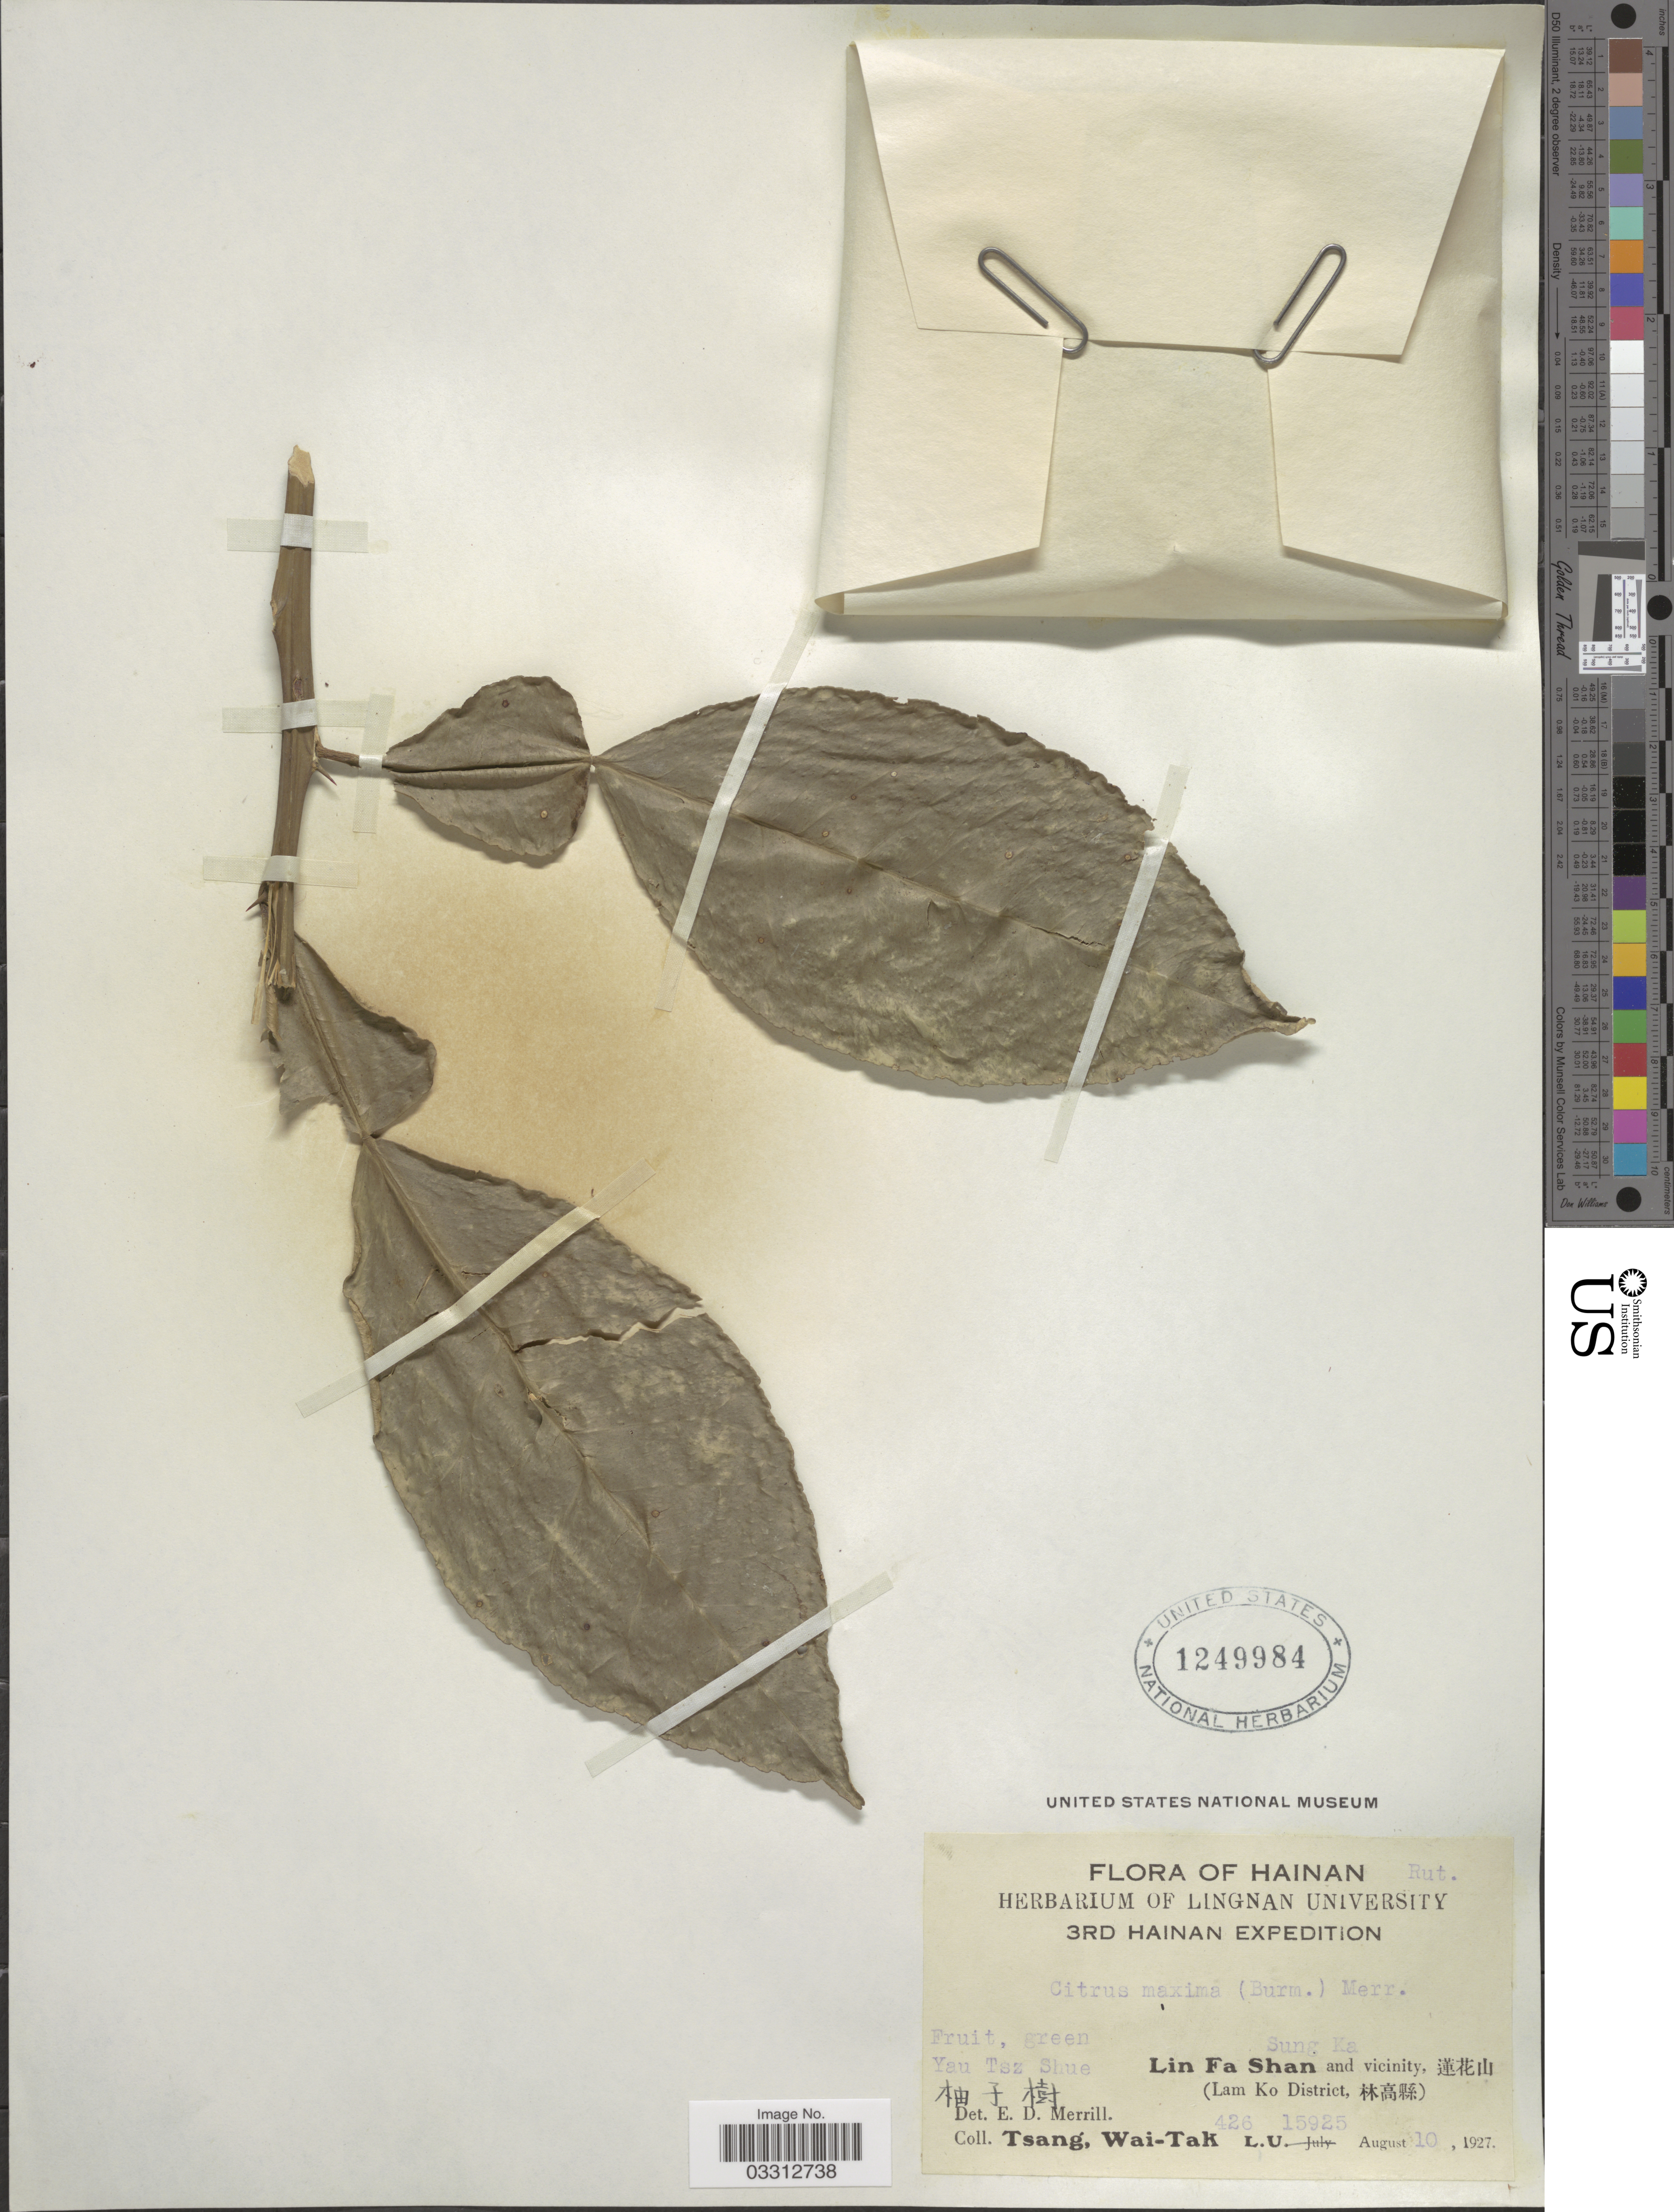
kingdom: Plantae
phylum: Tracheophyta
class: Magnoliopsida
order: Sapindales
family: Rutaceae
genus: Citrus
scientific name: Citrus maxima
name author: (Burm.) Merr.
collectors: W. T. Tsang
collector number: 426L.U.15925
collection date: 1927-08-10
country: China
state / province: Hainan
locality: Yau Tsz Shue Sung Ka, Lin Fa Shan and vicinity, X, (Lam Ko District, X).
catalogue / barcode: US 1249984